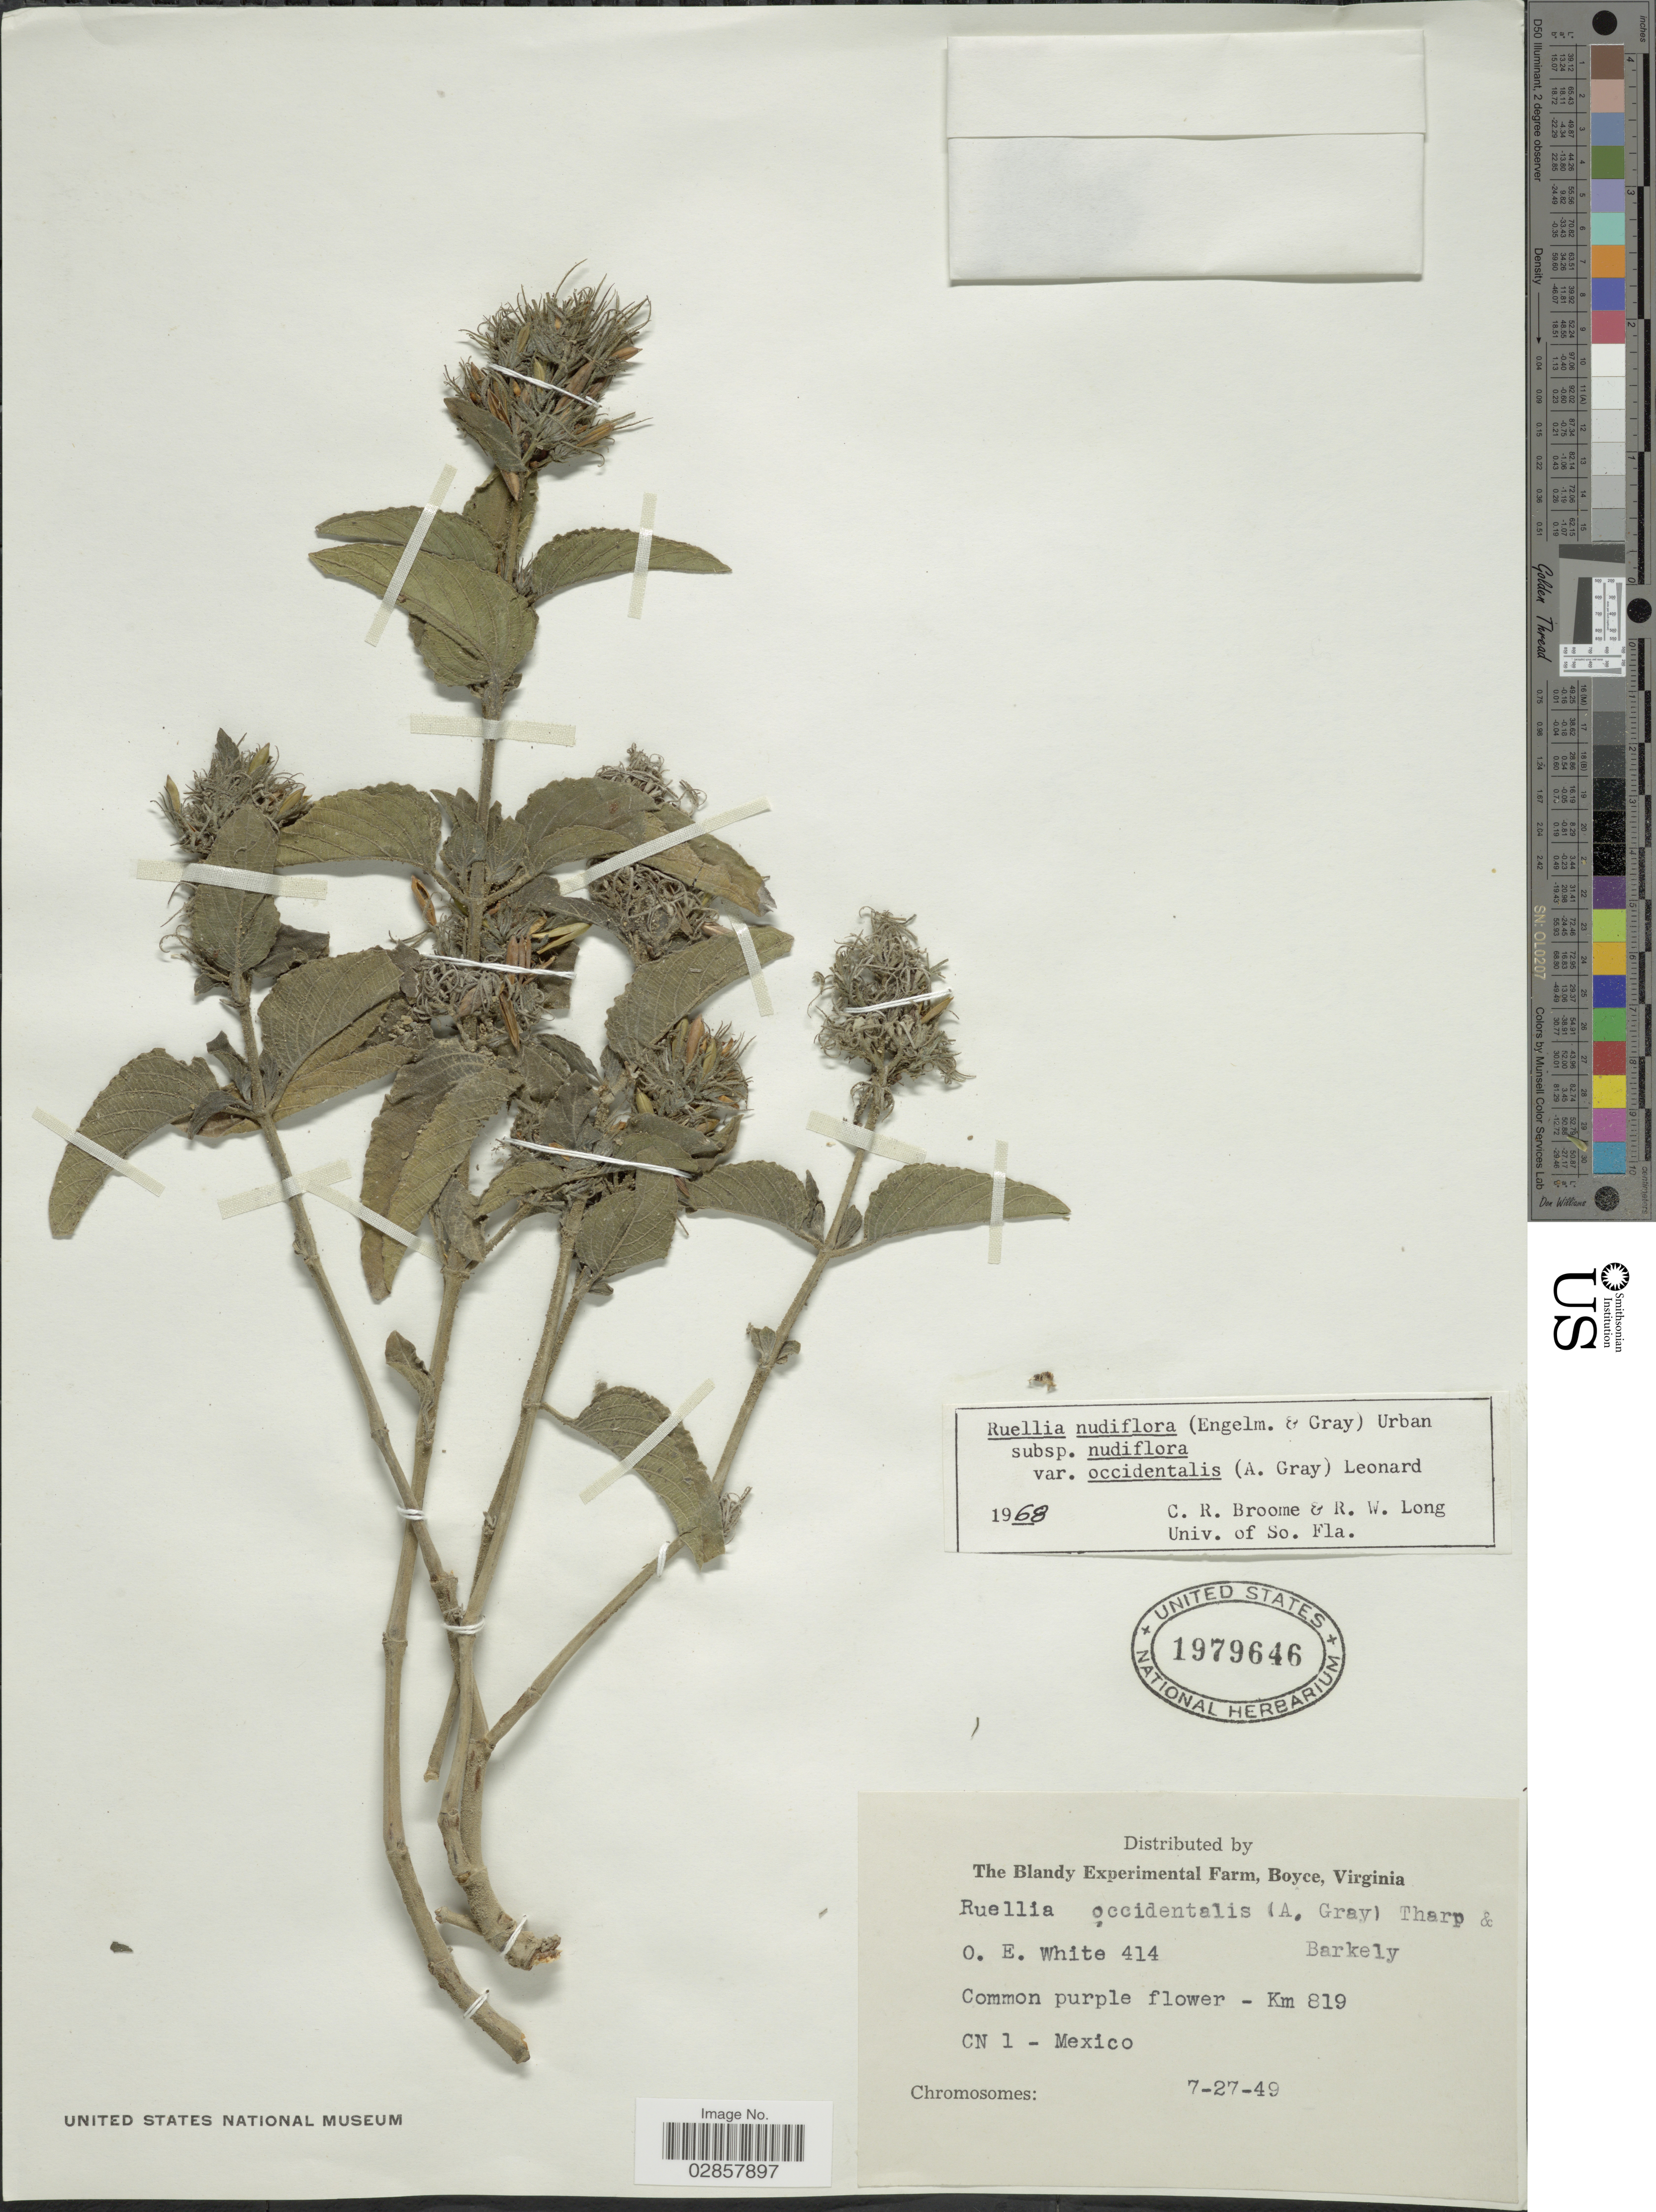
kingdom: Plantae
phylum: Tracheophyta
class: Magnoliopsida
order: Lamiales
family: Acanthaceae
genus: Ruellia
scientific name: Ruellia occidentalis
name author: (A. Gray) Tharp & F.A. Barkley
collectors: O. E. White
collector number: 414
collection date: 1949-07-27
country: Mexico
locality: Km 819 CN 1.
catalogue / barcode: US 1979646